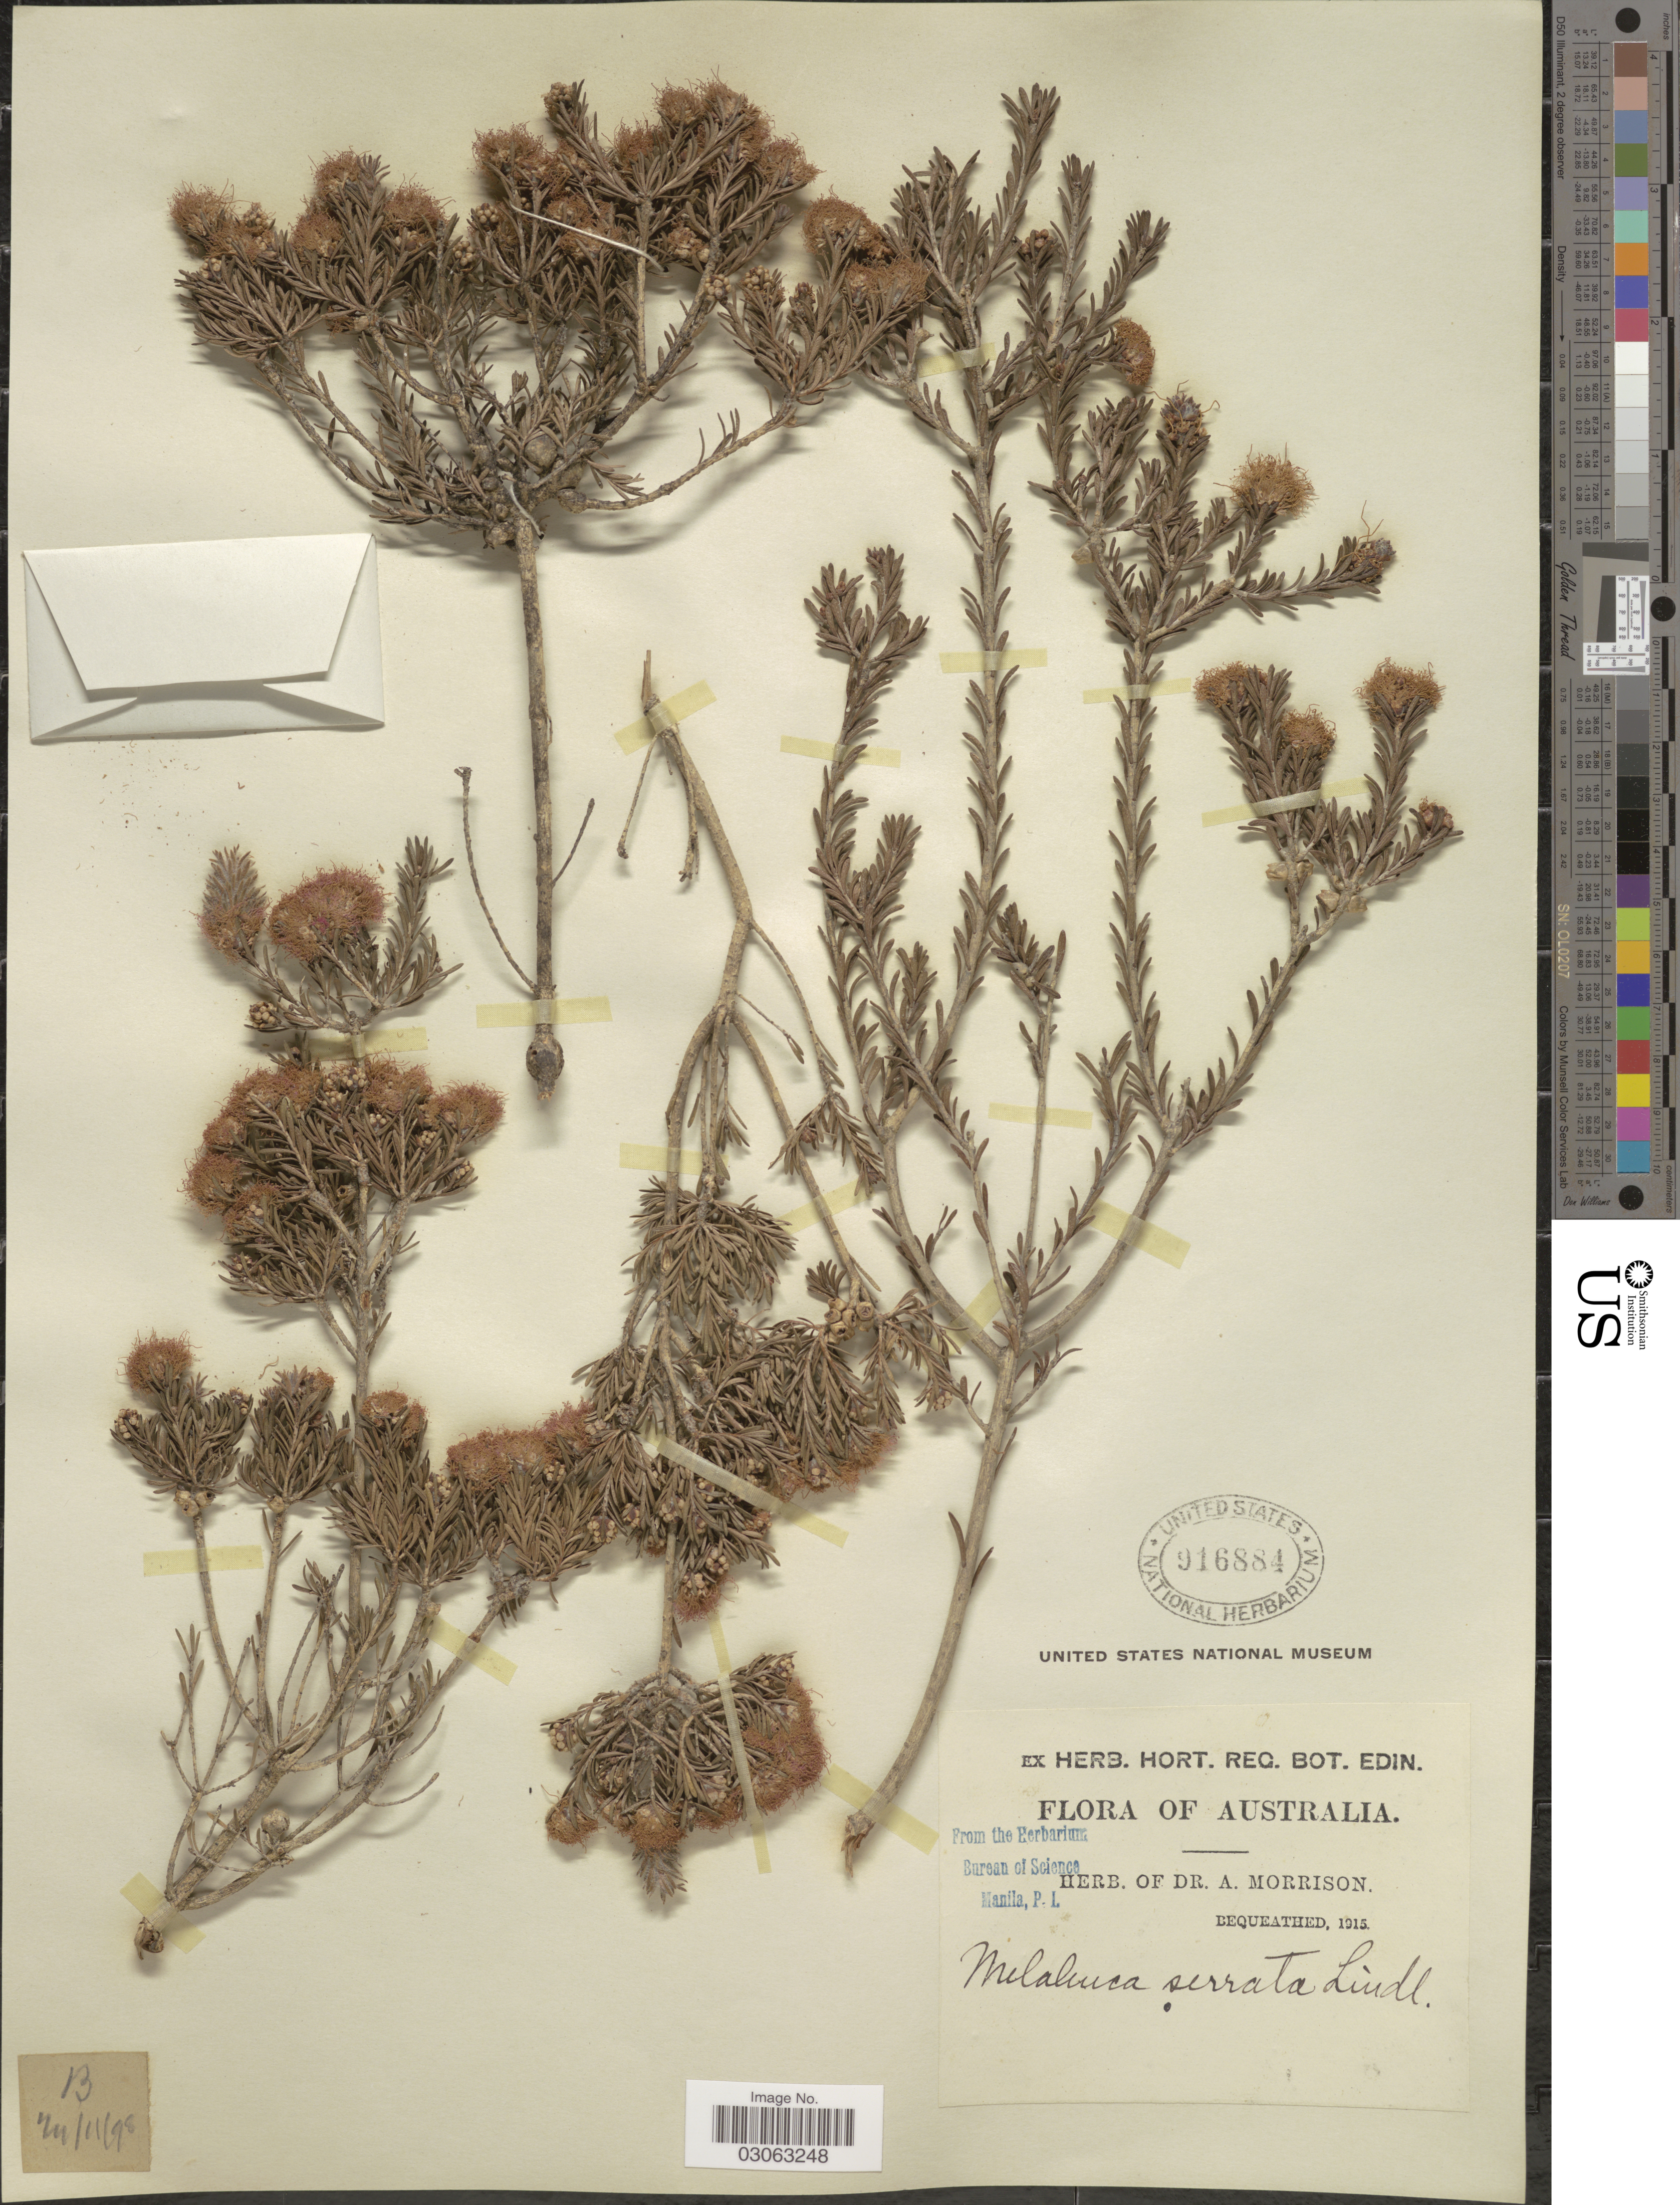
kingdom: Plantae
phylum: Tracheophyta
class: Magnoliopsida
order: Myrtales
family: Myrtaceae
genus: Melaleuca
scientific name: Melaleuca seriata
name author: Lindl.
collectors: ex herb. Dr. A. Morrison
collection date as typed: Transcribed d/m/y: 24/11/95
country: Australia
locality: B [unsure placement]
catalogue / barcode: US 916884